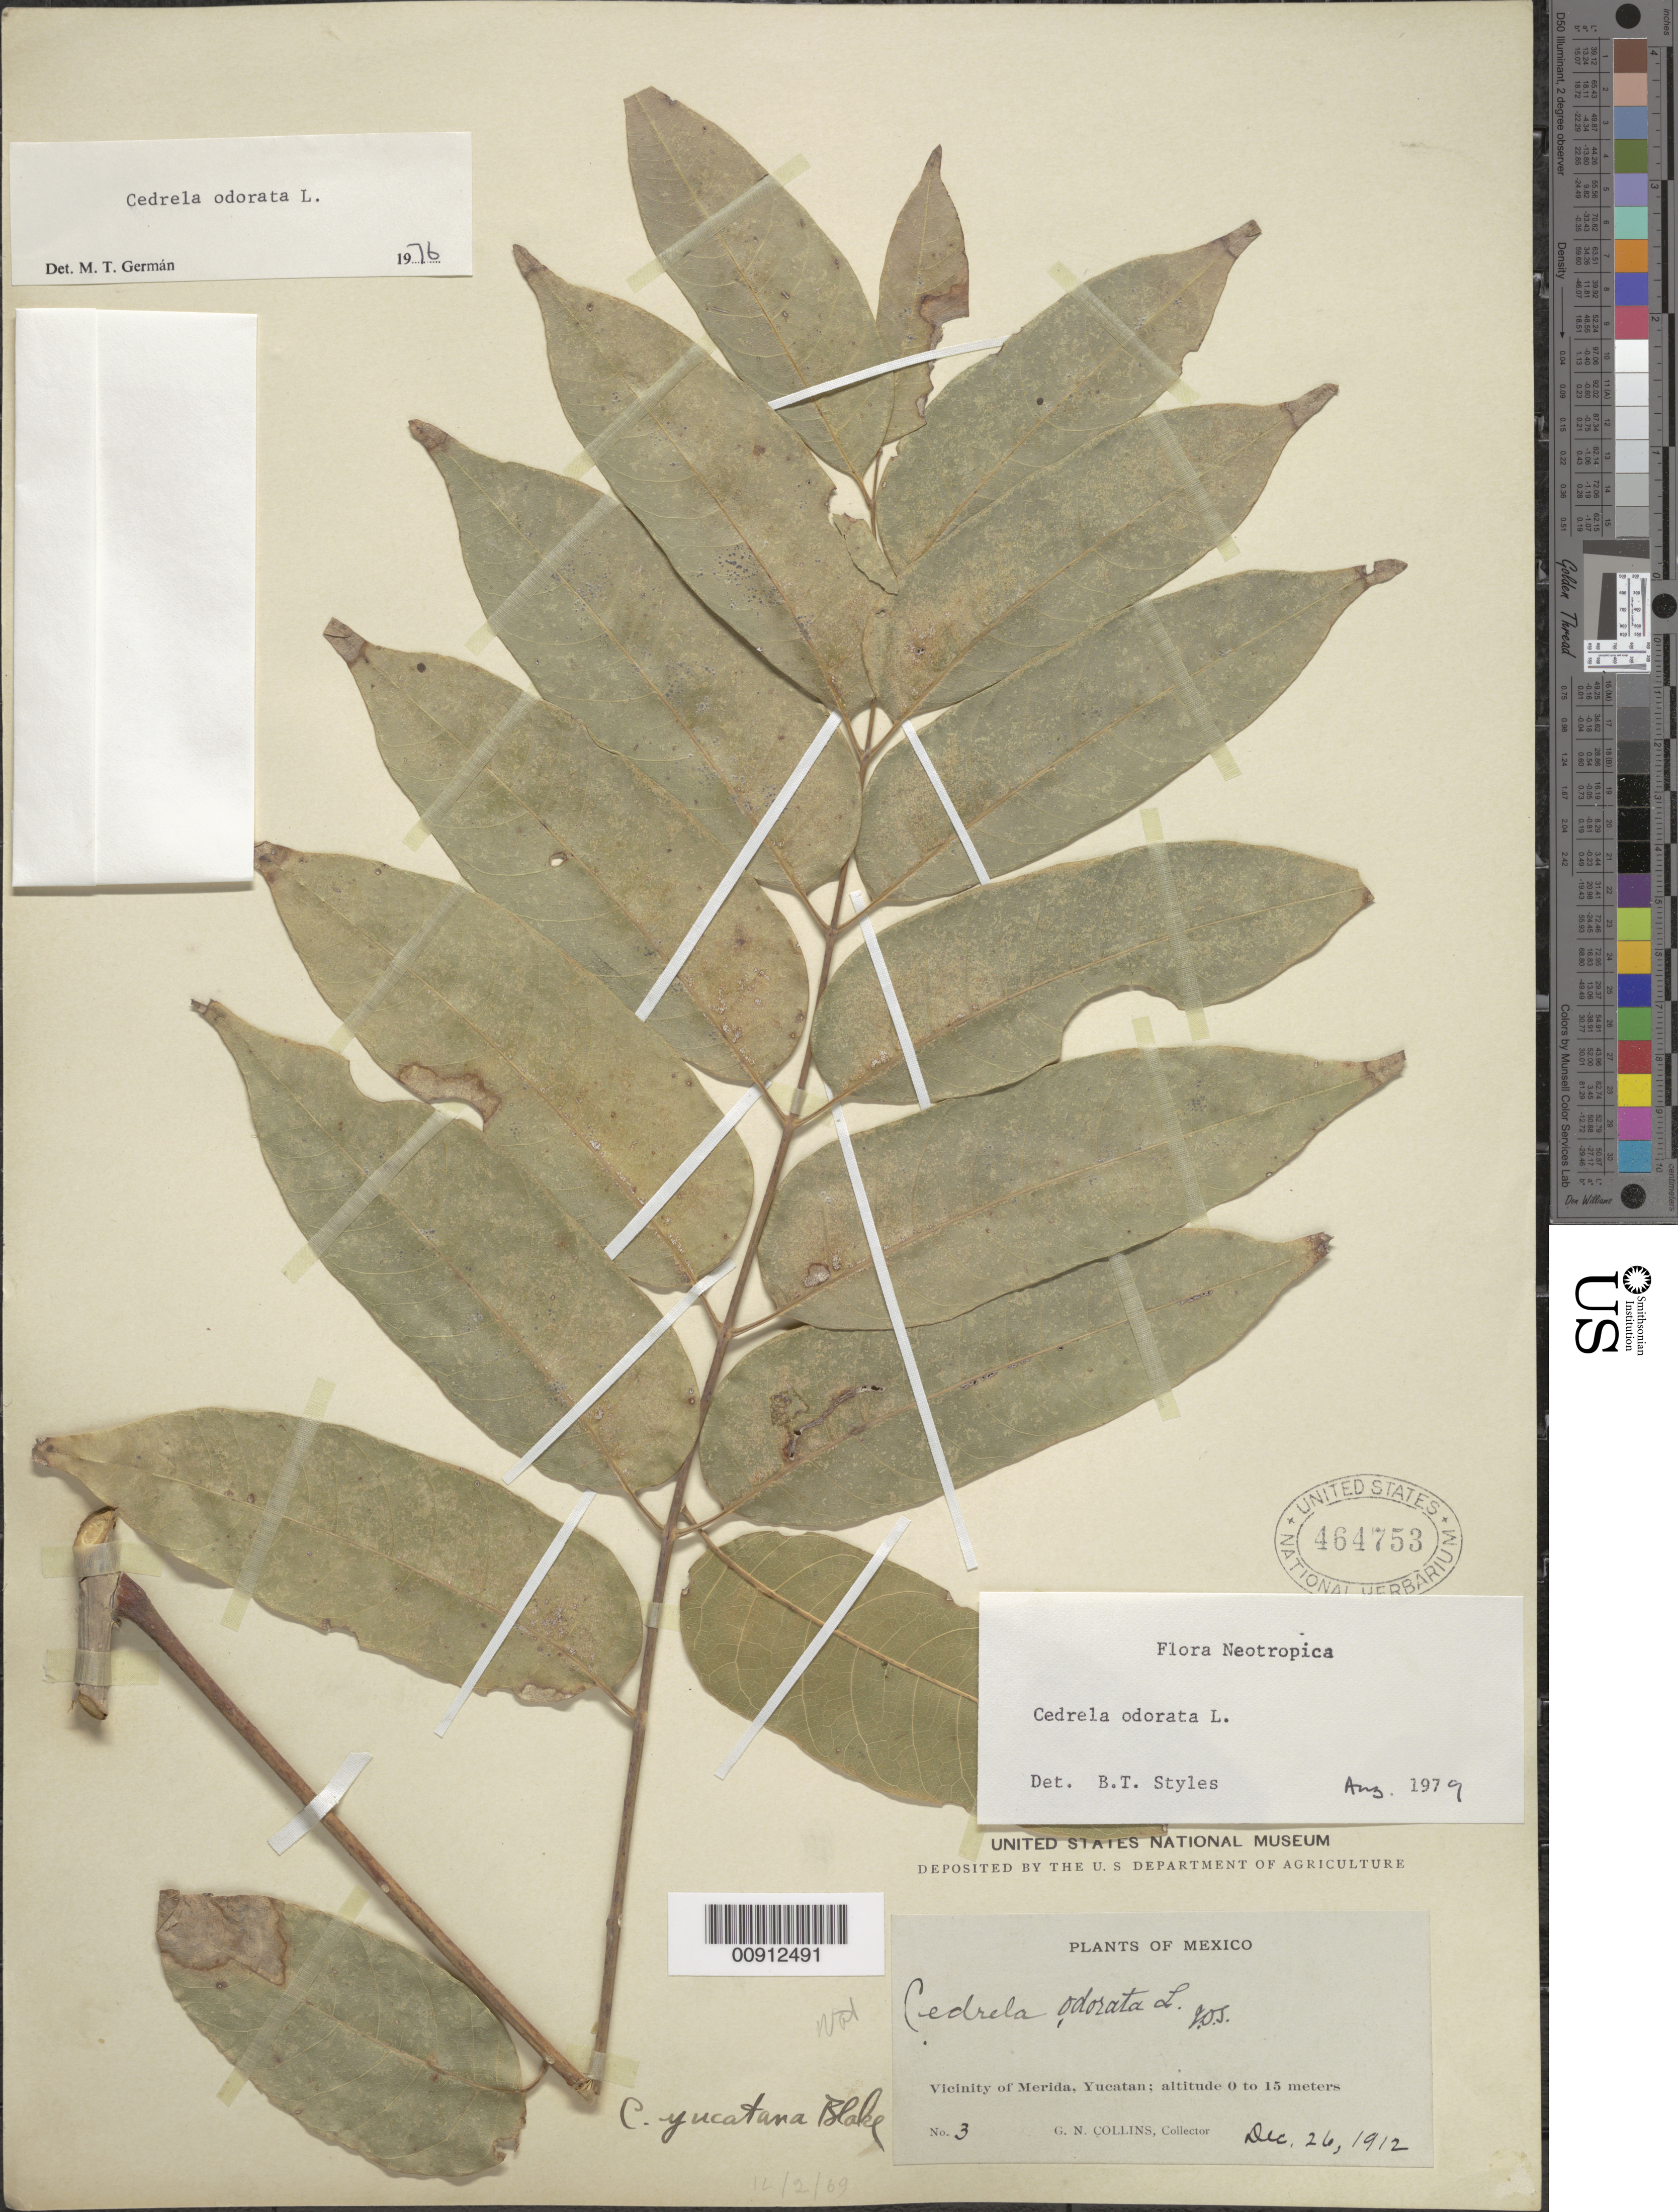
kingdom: Plantae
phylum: Tracheophyta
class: Magnoliopsida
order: Sapindales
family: Meliaceae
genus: Cedrela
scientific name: Cedrela odorata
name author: L.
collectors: G. N. Collins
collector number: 3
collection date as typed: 26 Dec 1912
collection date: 1912-12-26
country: Mexico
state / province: Yucatán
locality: Vicinity of Merida, Yucatán.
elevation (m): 15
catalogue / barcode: US 464753